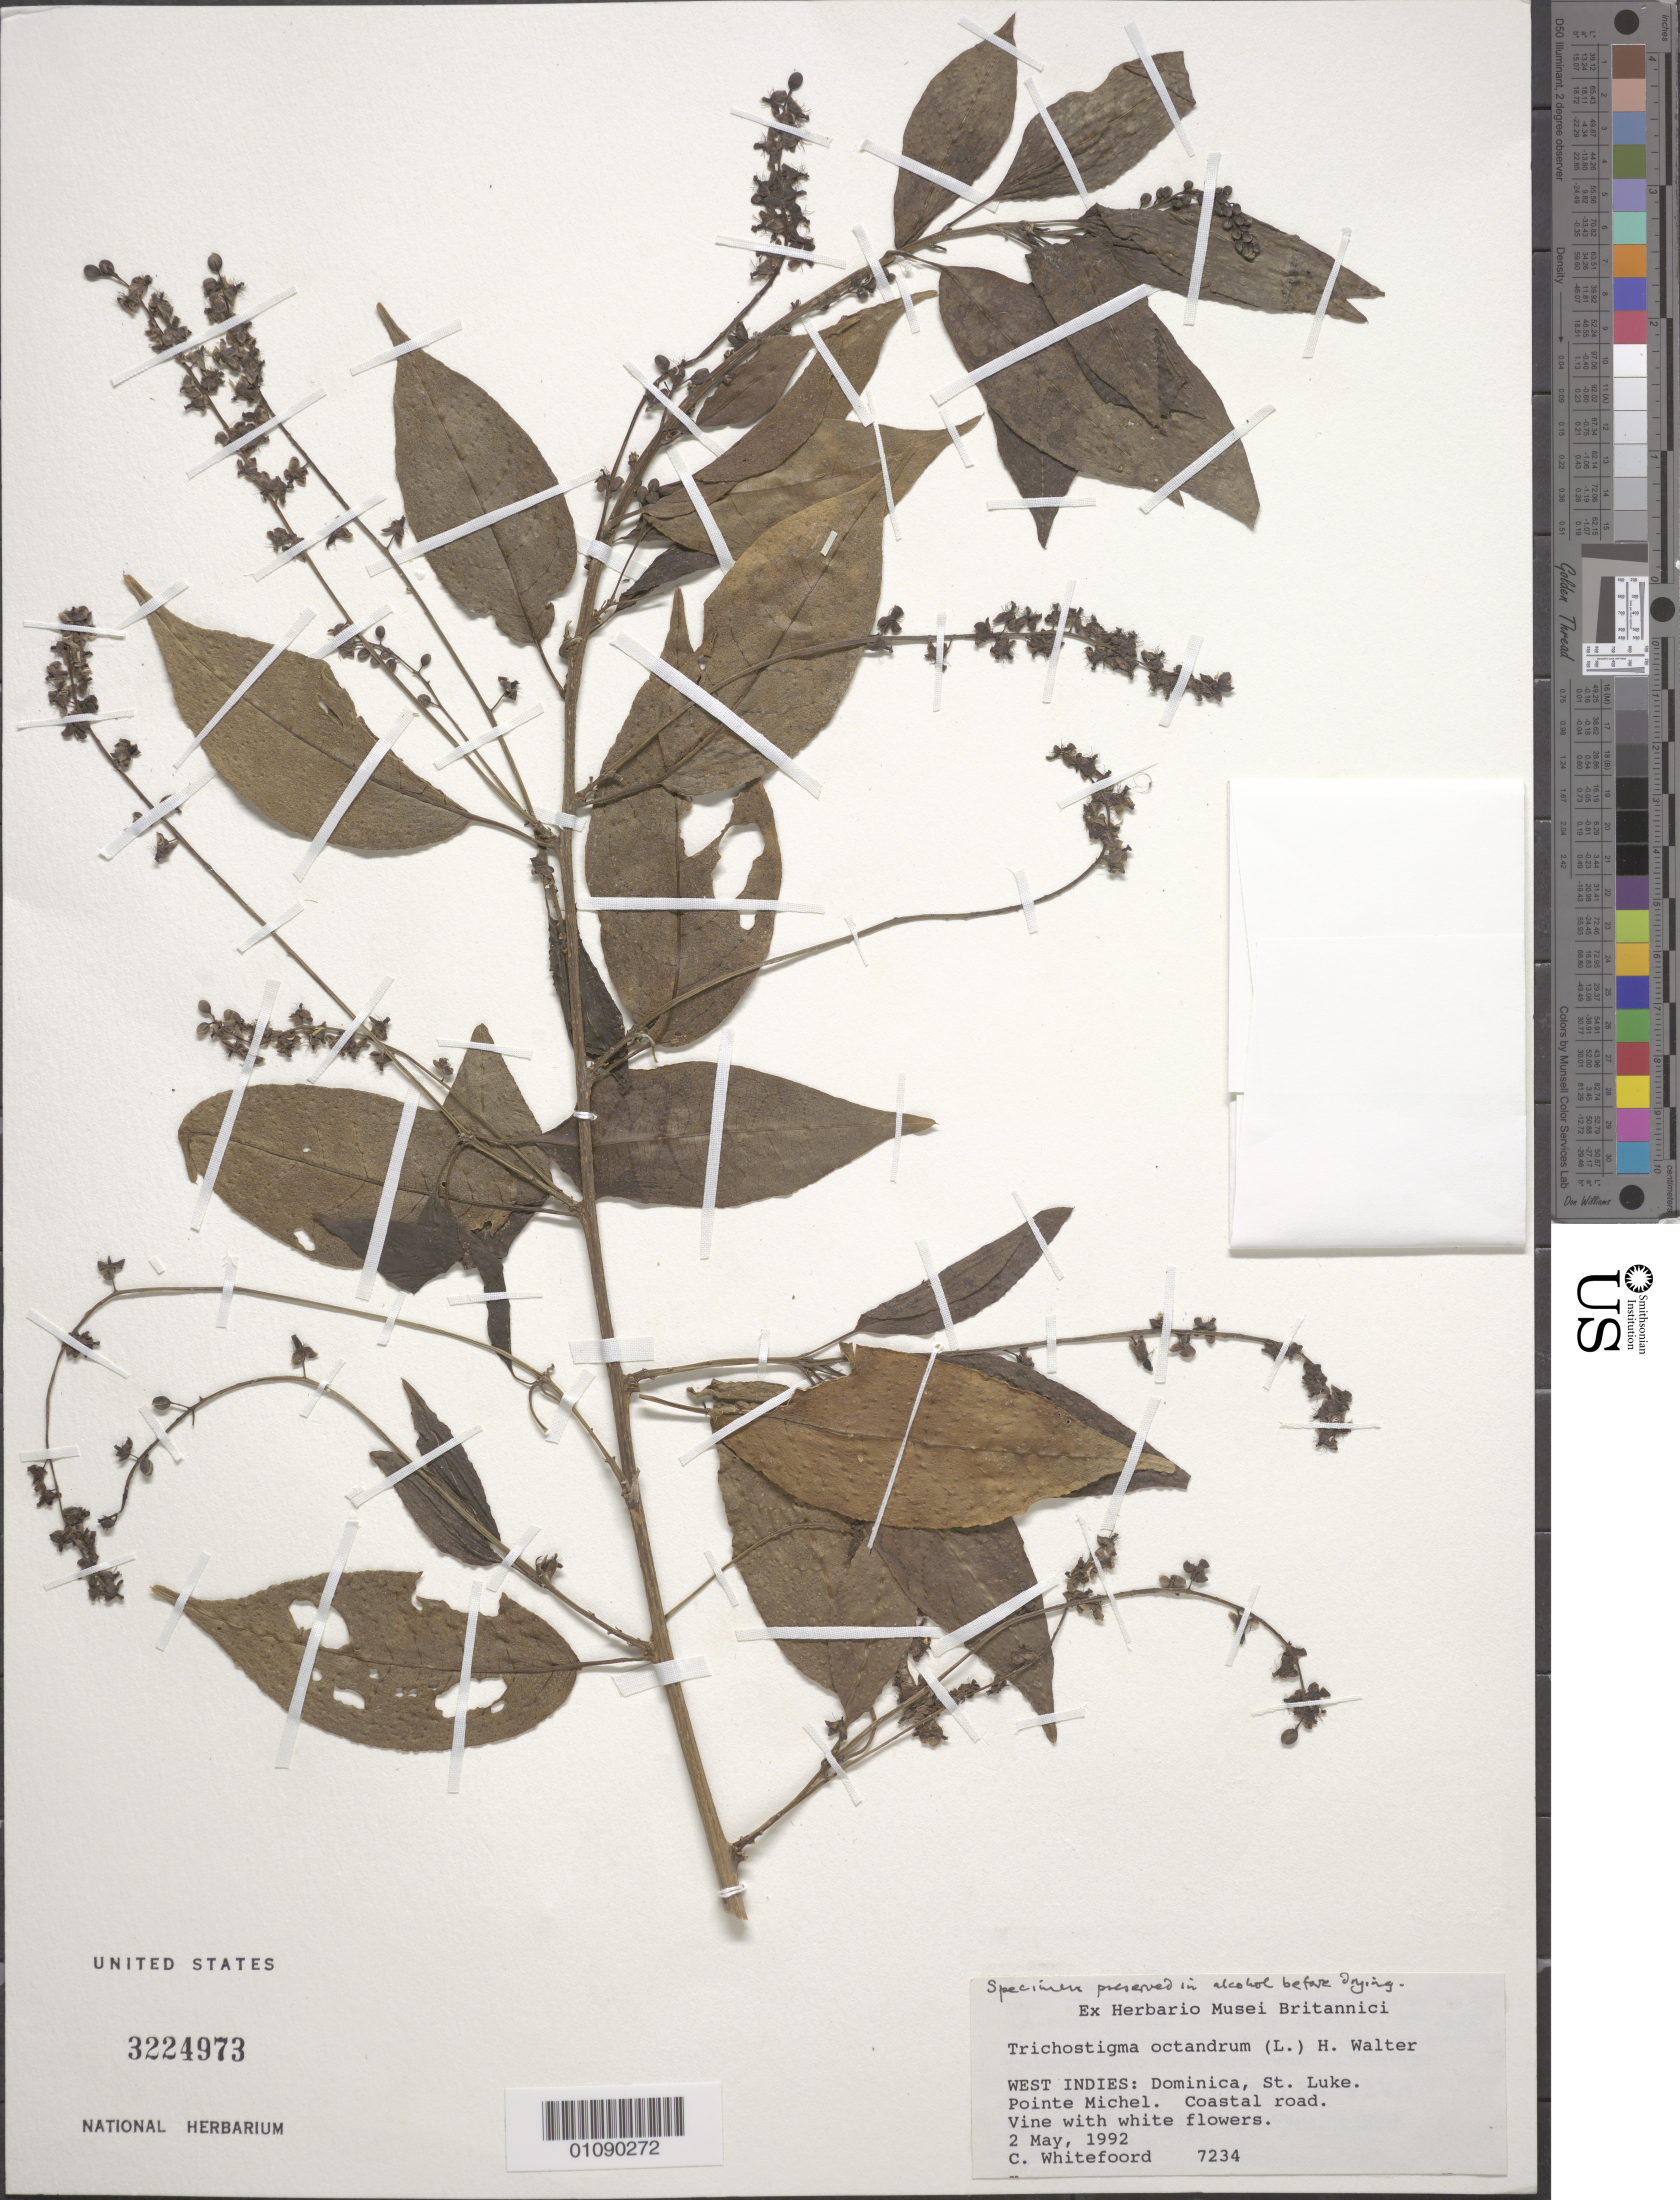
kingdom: Plantae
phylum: Tracheophyta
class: Magnoliopsida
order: Caryophyllales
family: Phytolaccaceae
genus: Trichostigma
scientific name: Trichostigma octandrum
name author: (L.) H. Walter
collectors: C. Whitefoord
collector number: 7234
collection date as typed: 02 May 1992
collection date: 1992-05-02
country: Dominica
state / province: St. Luke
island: Dominica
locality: St. Luke. Pointe Michel.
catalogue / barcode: US 3224973